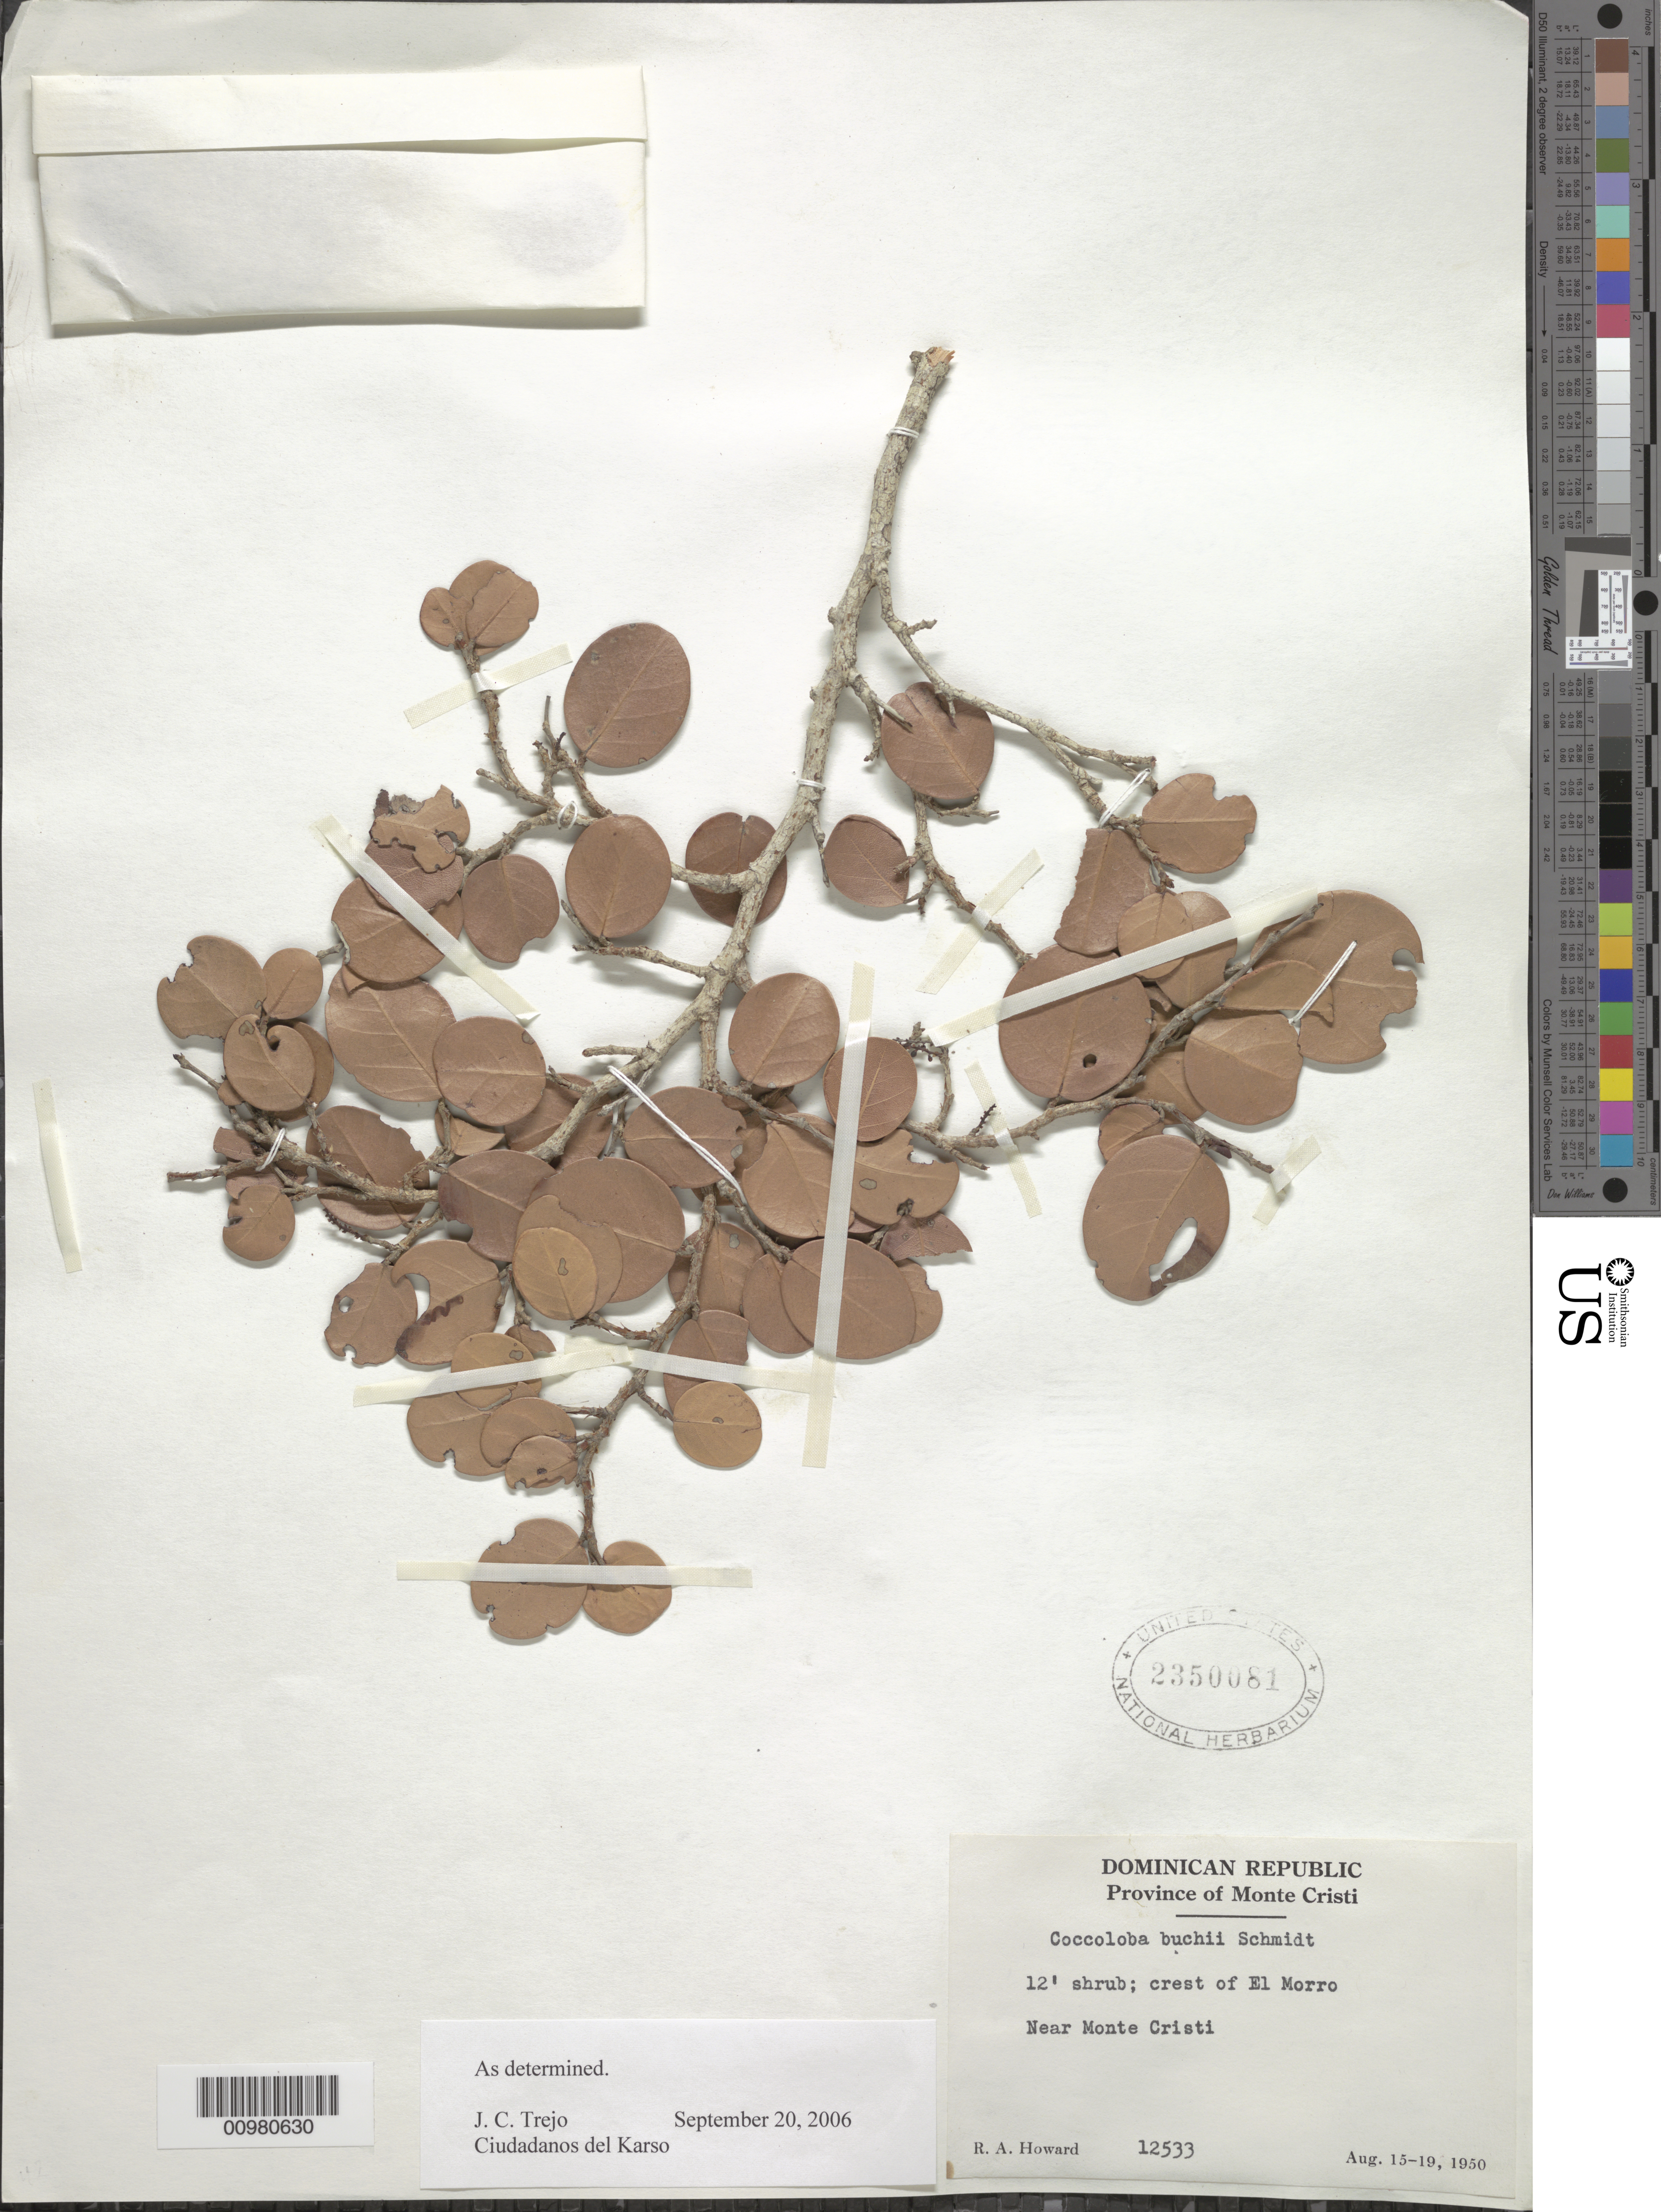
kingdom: Plantae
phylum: Tracheophyta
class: Magnoliopsida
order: Caryophyllales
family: Polygonaceae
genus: Coccoloba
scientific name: Coccoloba buchii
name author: O.C. Schmidt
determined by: Trejo-Torres, J. C.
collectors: R. A. Howard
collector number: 12533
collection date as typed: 15 Aug 1950 to 19 Aug 1950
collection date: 1950-08-15/1950-08-19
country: Dominican Republic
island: Hispaniola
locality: Near Monte Cristii, crest of El Morro.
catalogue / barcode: US 2350081